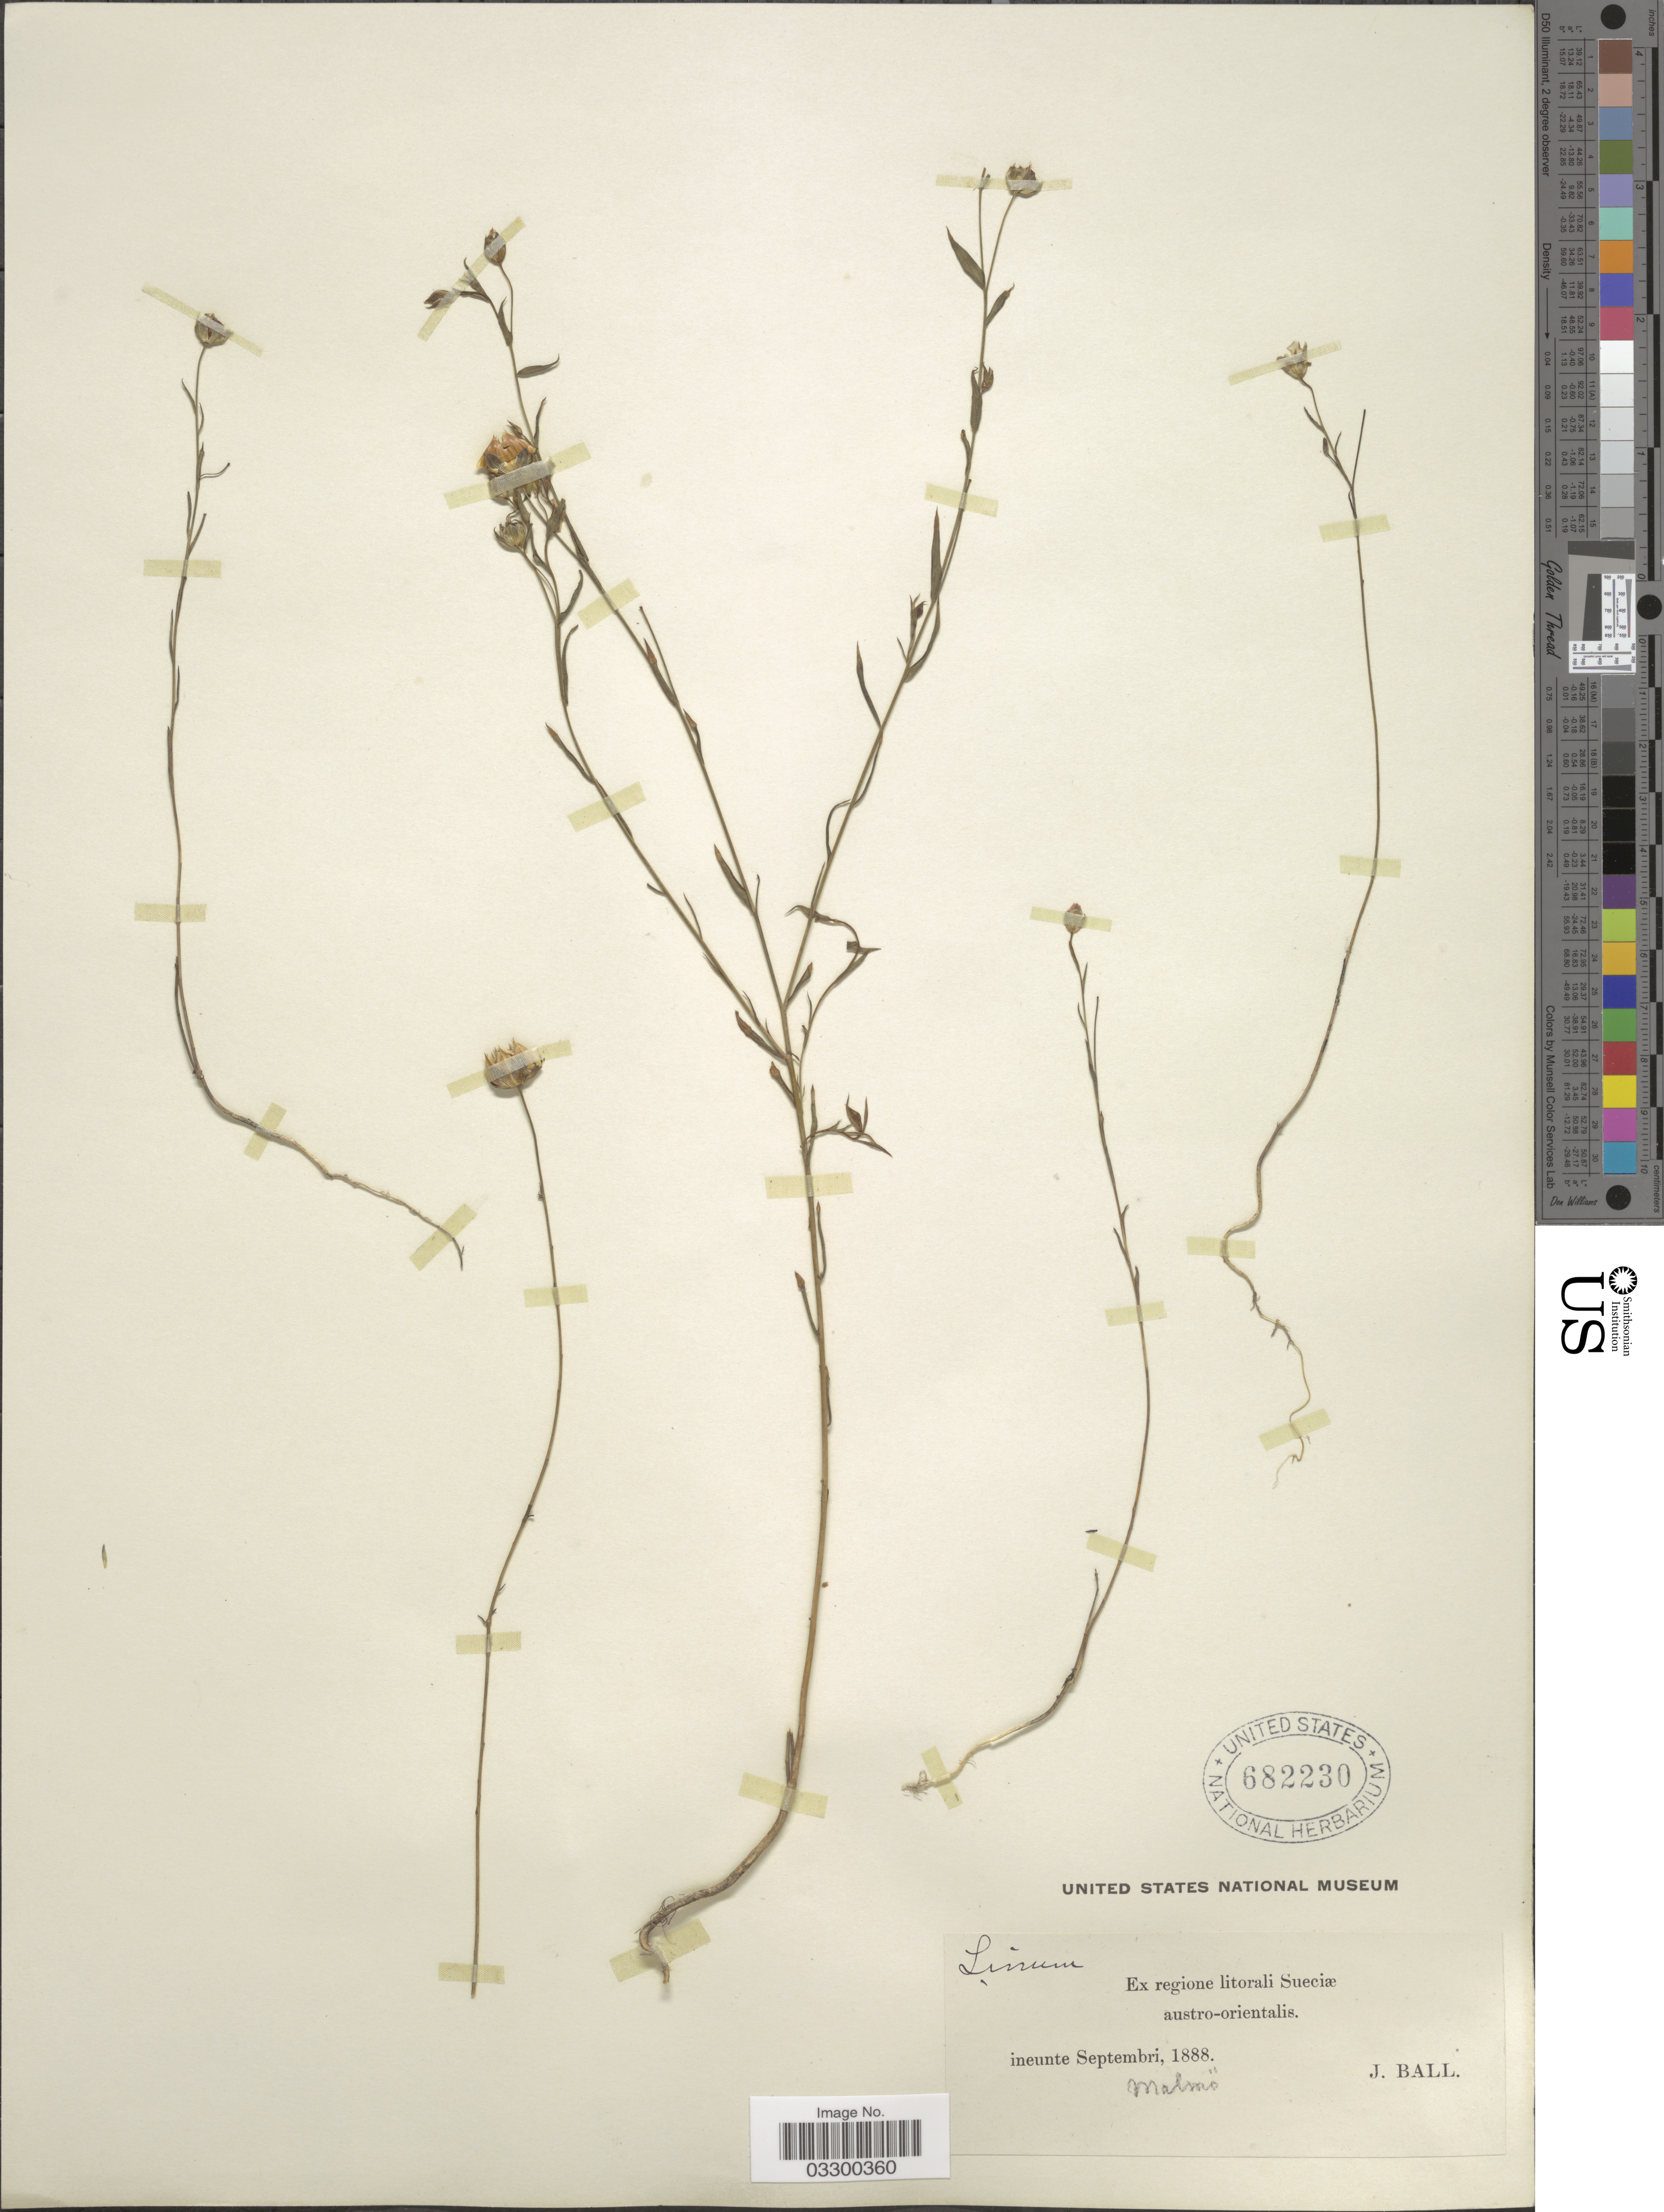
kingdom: Plantae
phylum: Tracheophyta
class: Magnoliopsida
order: Malpighiales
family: Linaceae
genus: Linum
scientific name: Linum sp.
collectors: J. Ball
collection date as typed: inuente Septembri, 1888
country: Sweden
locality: Ex regione litorali Sueciæ austro-orientalis.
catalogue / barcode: US 682230